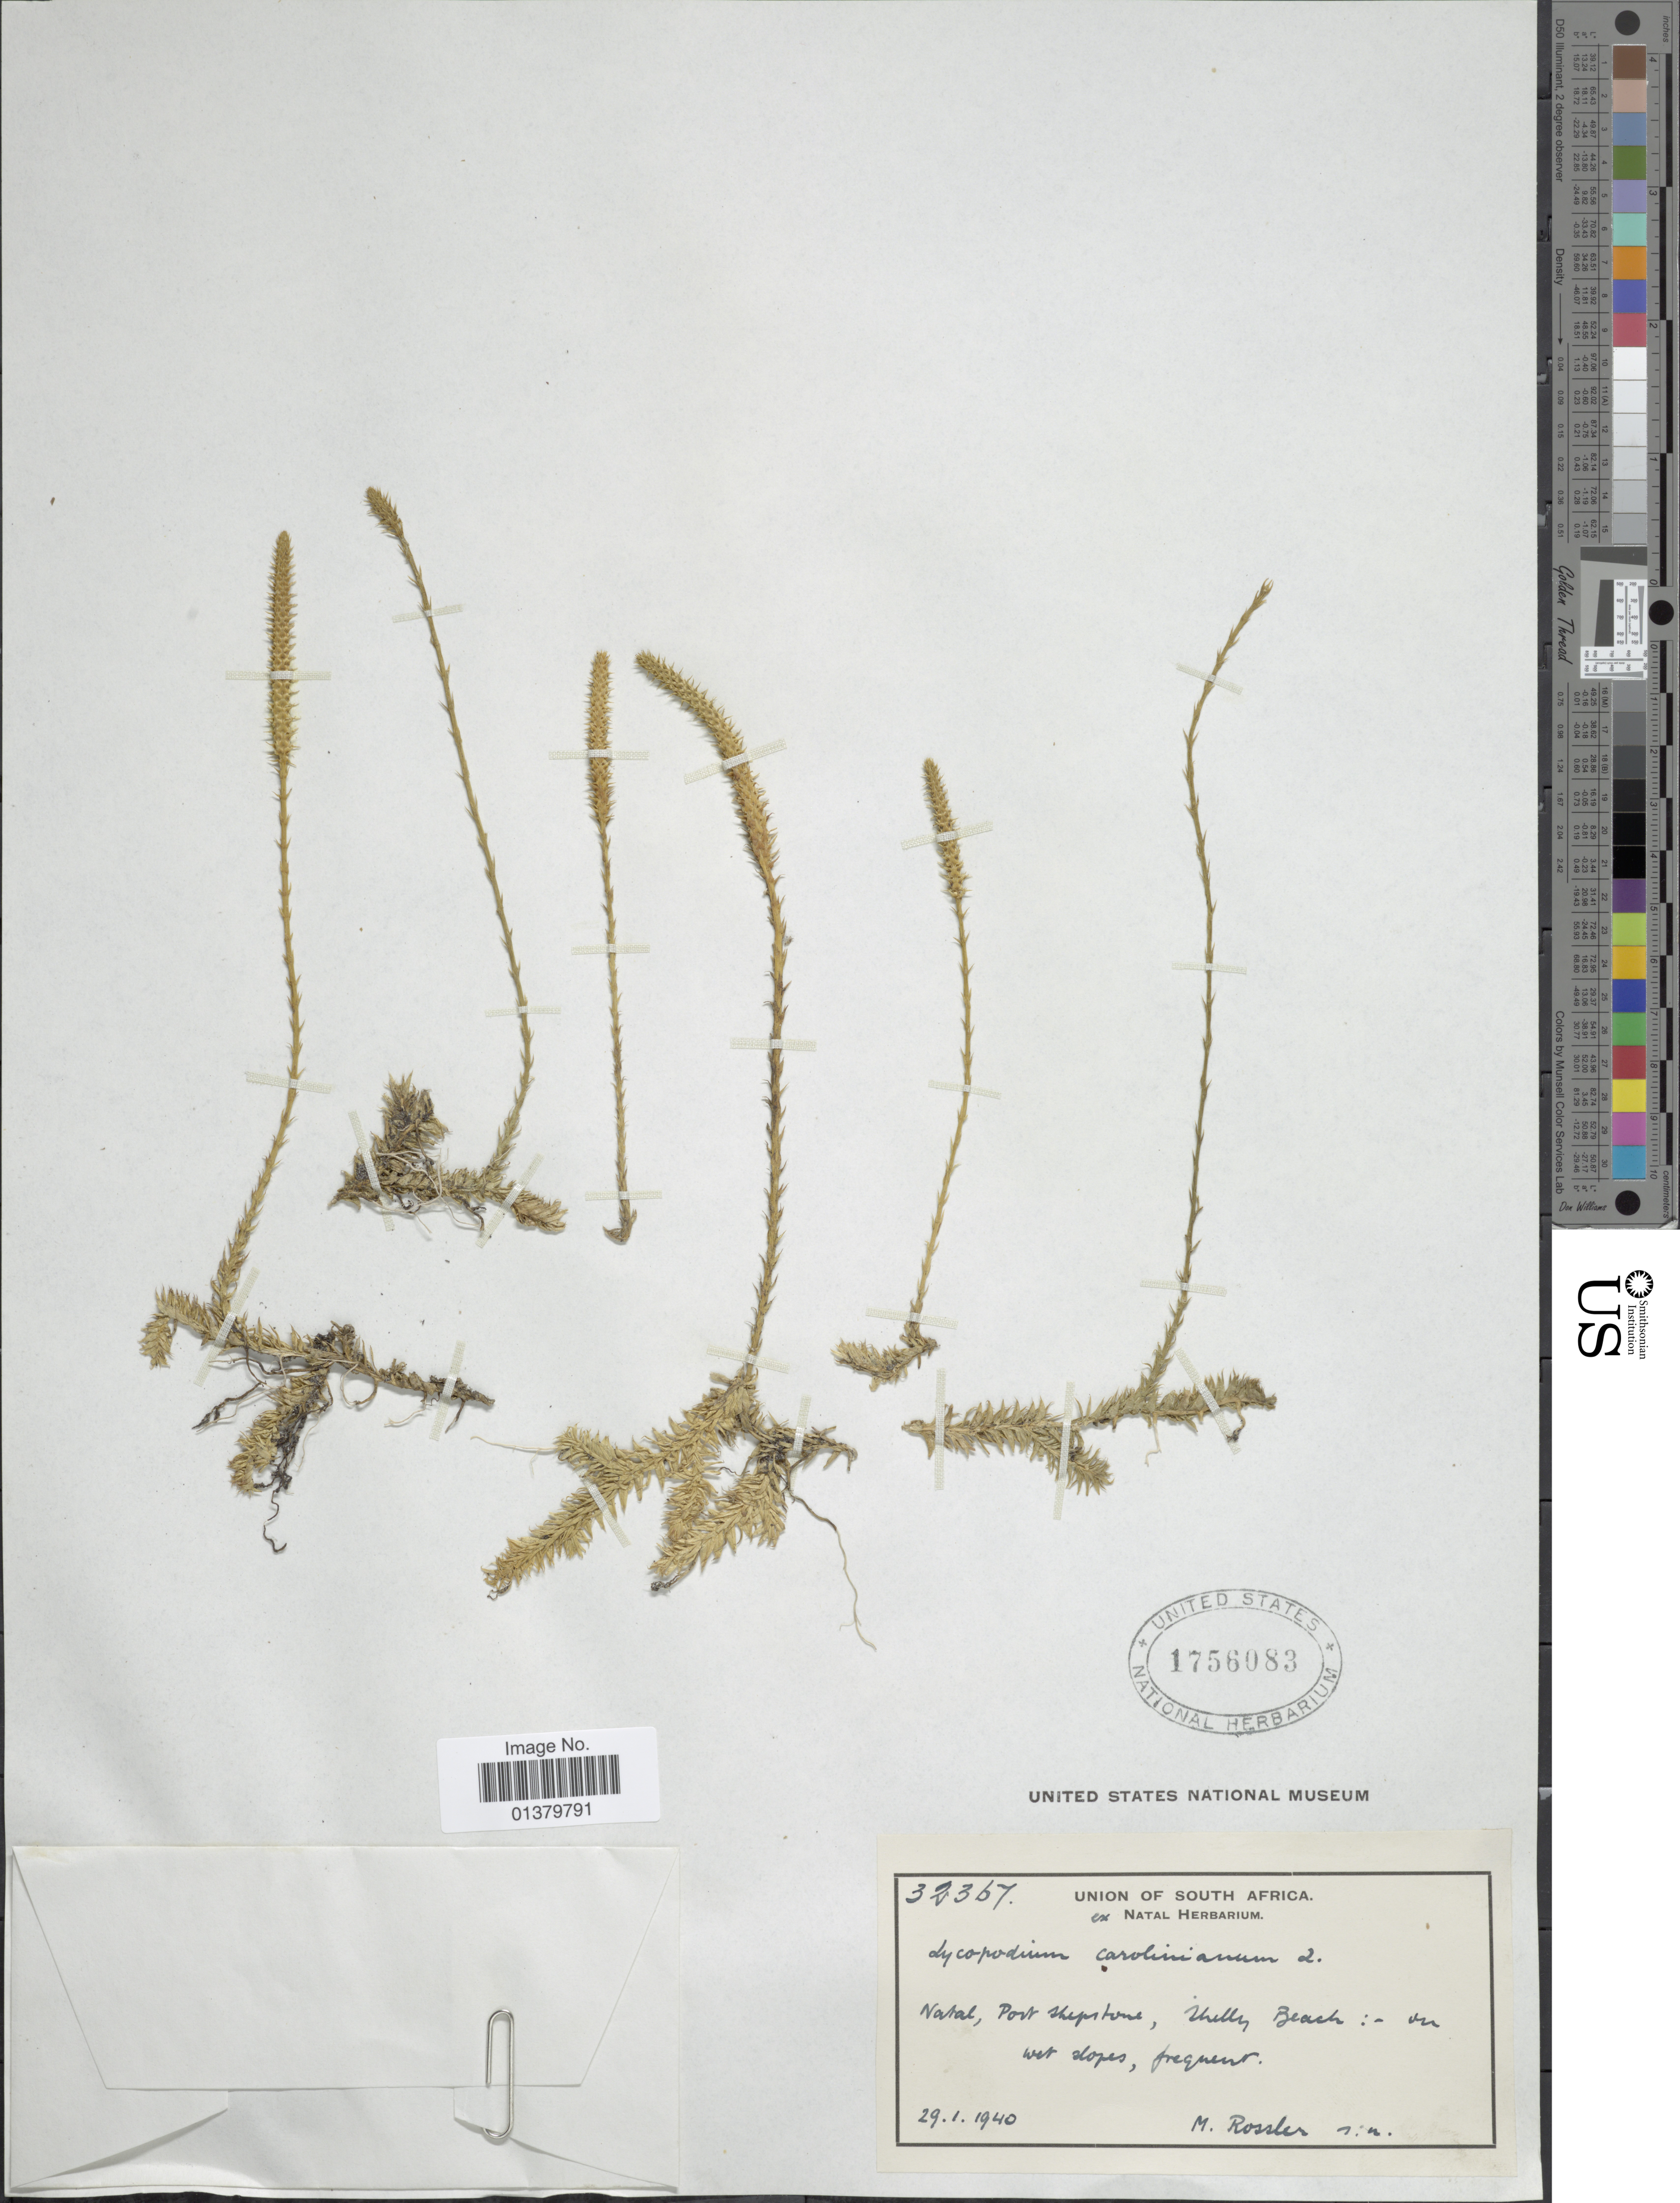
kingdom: Plantae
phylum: Tracheophyta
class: Lycopodiopsida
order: Lycopodiales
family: Lycopodiaceae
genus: Pseudolycopodiella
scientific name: Pseudolycopodiella caroliniana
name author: (L.) Holub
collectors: M. Rossler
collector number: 32367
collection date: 1940-01-29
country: South Africa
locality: Natal, Port Shepstone, Shelly Beach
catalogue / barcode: US 1756083